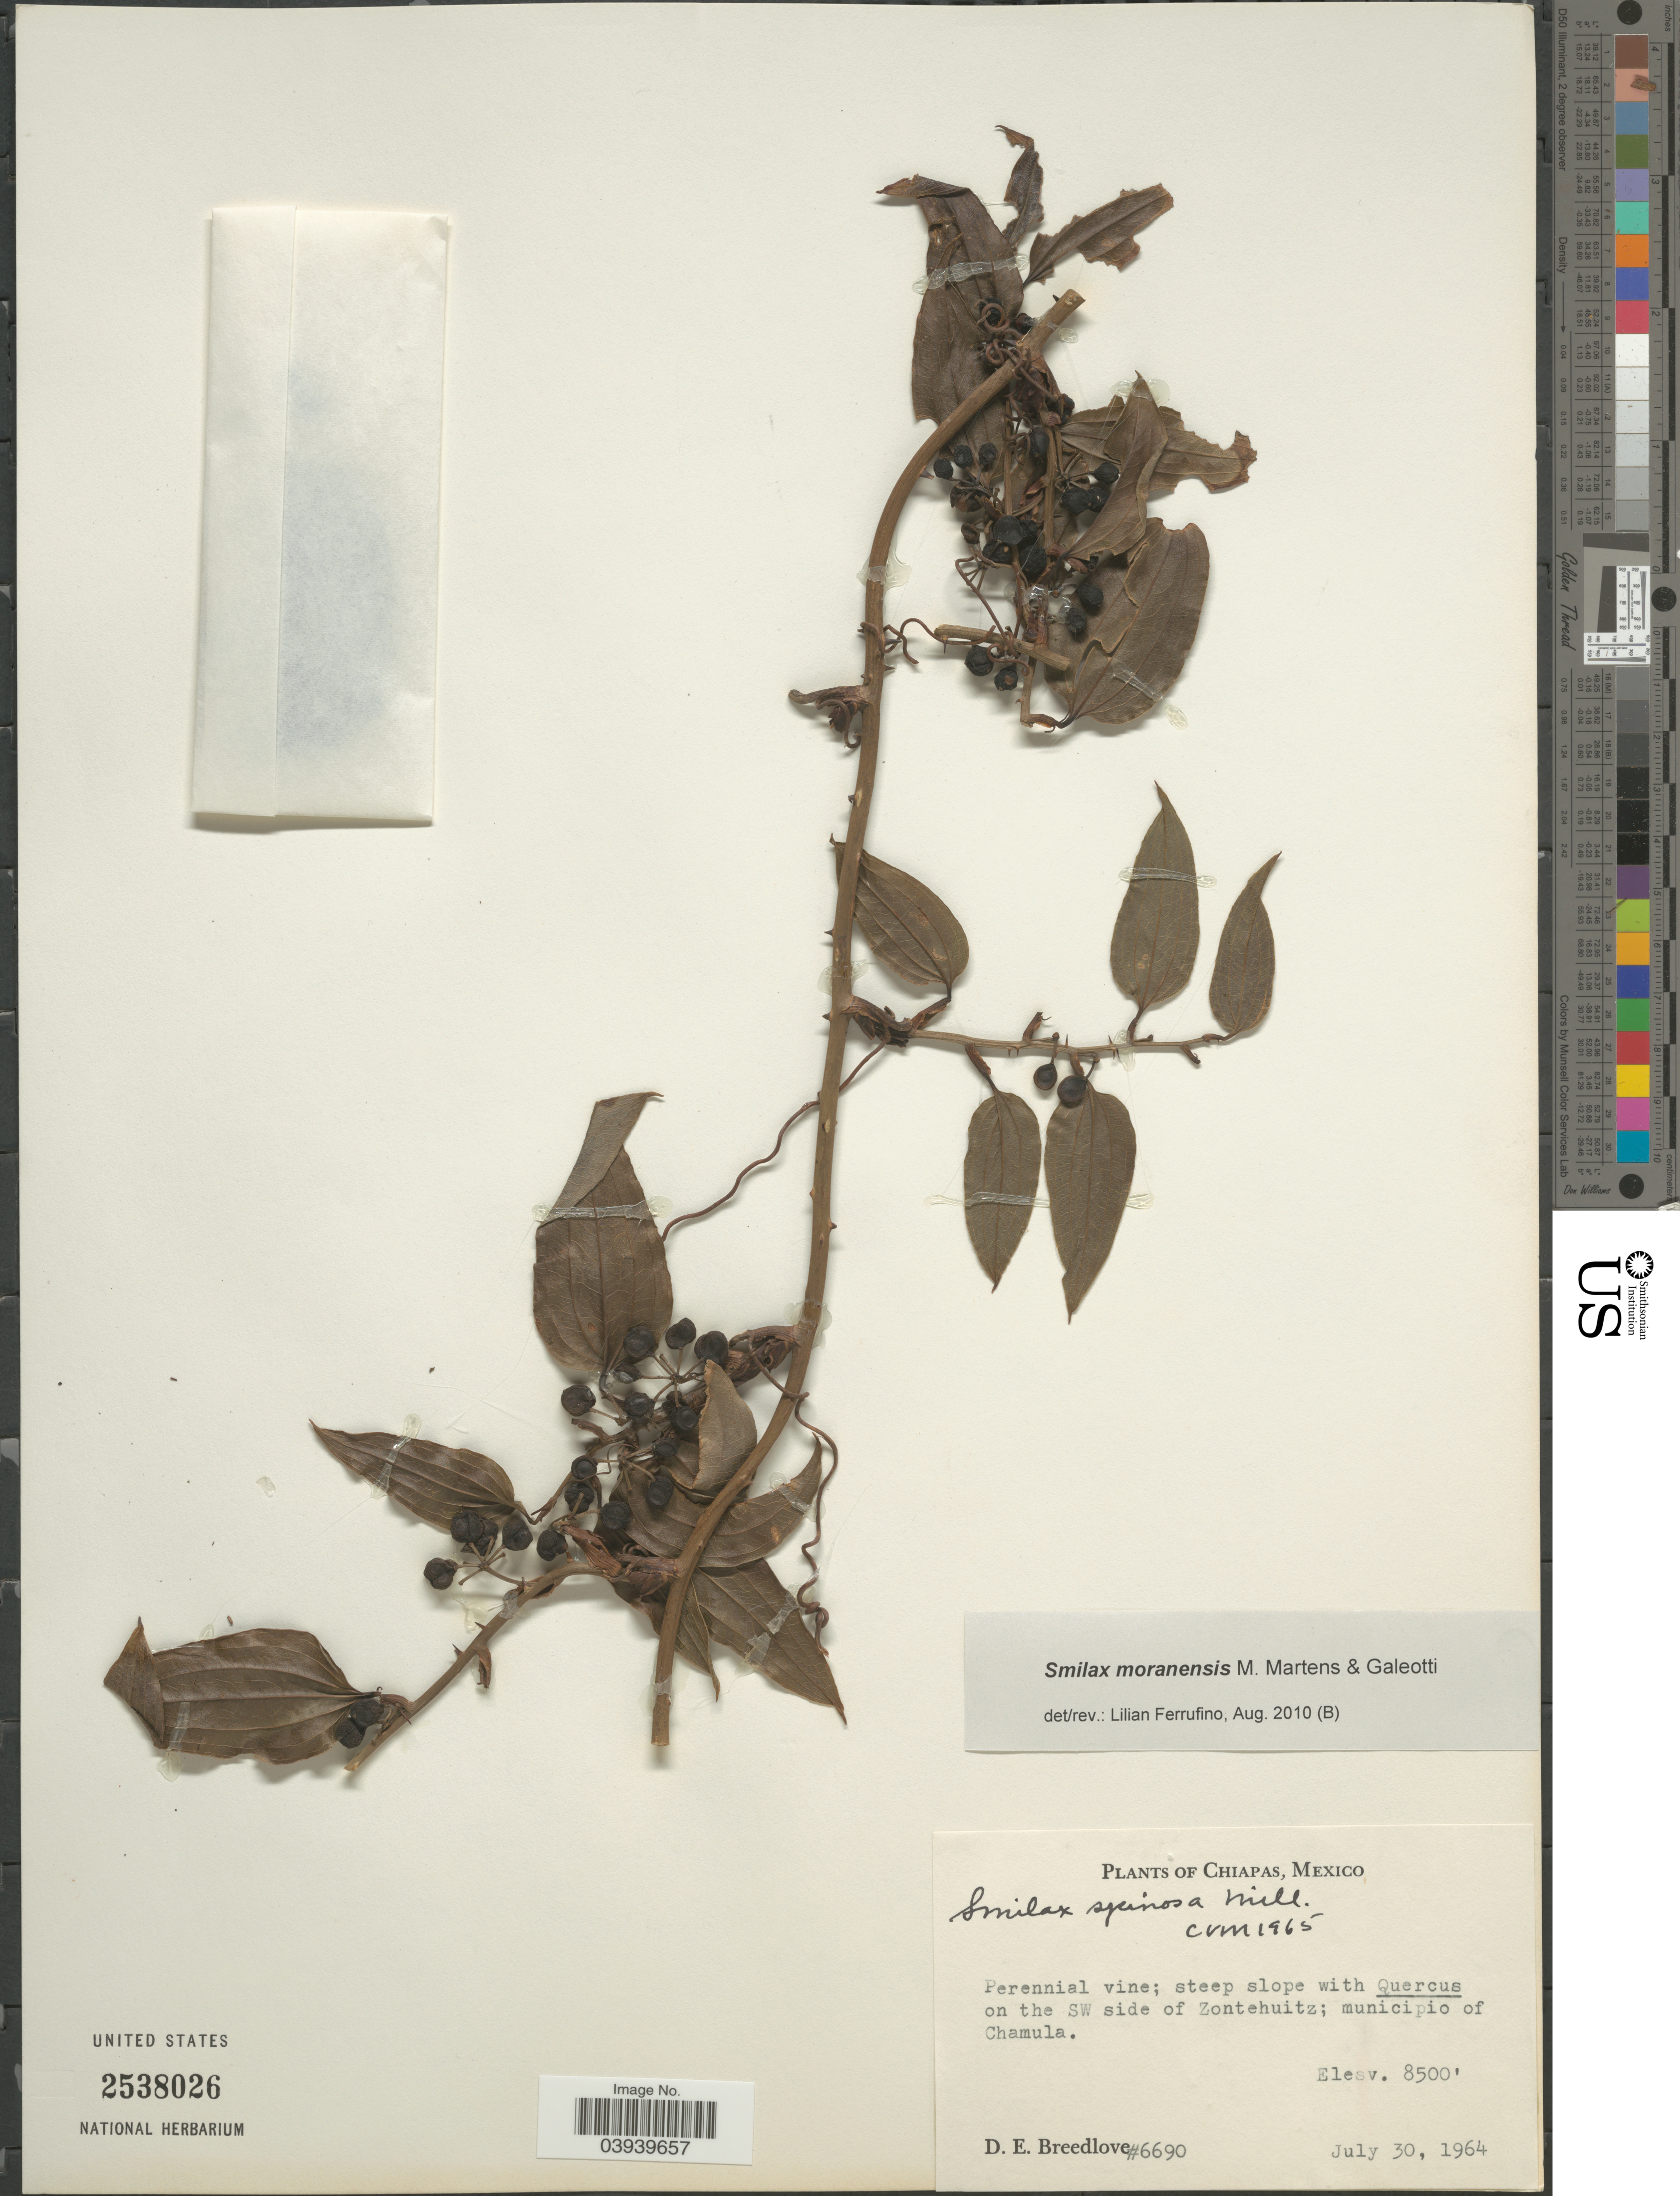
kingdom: Plantae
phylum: Tracheophyta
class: Liliopsida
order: Liliales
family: Smilacaceae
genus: Smilax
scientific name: Smilax moranensis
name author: M. Martens & Galeotti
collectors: D. E. Breedlove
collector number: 6690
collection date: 1964-07-30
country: Mexico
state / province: Chiapas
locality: On the SW side of Zontehuitz; municipio of Chamula.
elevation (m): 2591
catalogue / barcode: US 2538026